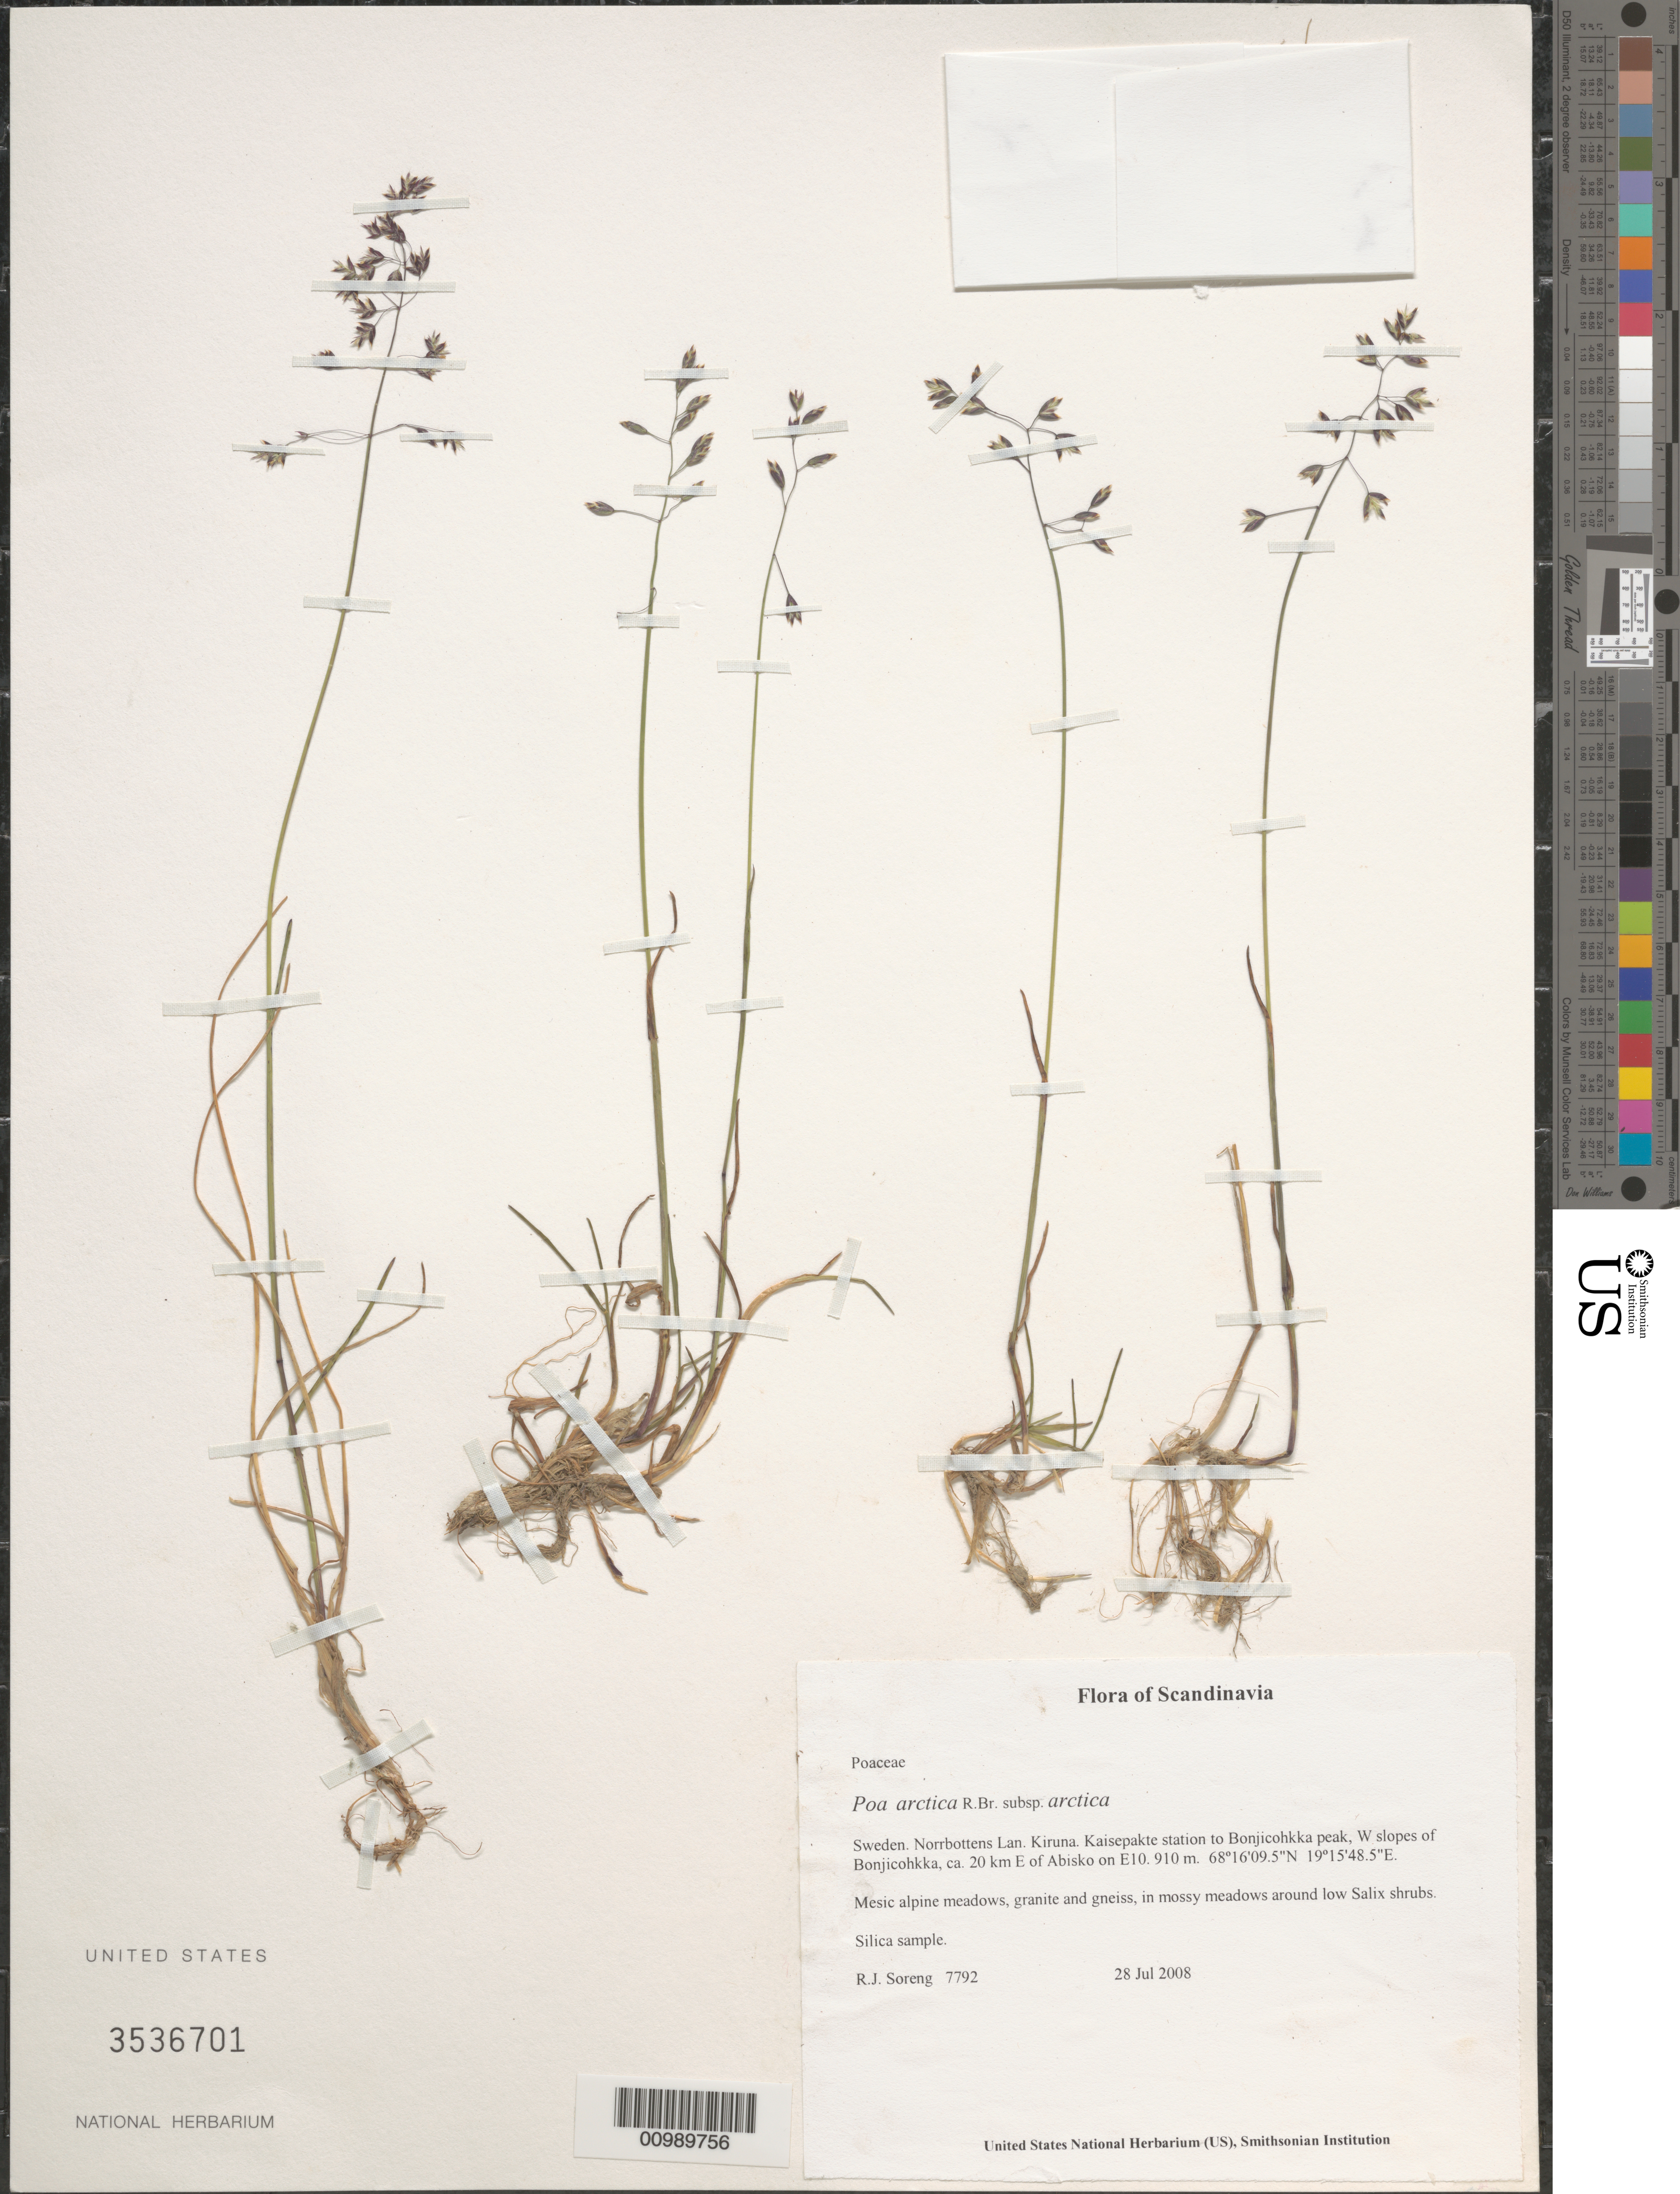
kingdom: Plantae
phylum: Tracheophyta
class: Liliopsida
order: Poales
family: Poaceae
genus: Poa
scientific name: Poa arctica subsp. arctica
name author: R. Br.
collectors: R. J. Soreng & N. L. Soreng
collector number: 7792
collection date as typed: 28 Jul 2008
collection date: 2008-07-28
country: Sweden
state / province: Norrbotten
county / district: Kiruna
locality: Kaisepakte station to Bonjicohkka peak, W slopes of Bonjicohkka, ca. 20 km E of Abisko on E10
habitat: Mesic alpine meadows, granite and gneiss, in mossy meadows around low Salix shrubs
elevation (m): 910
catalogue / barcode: US 3536701